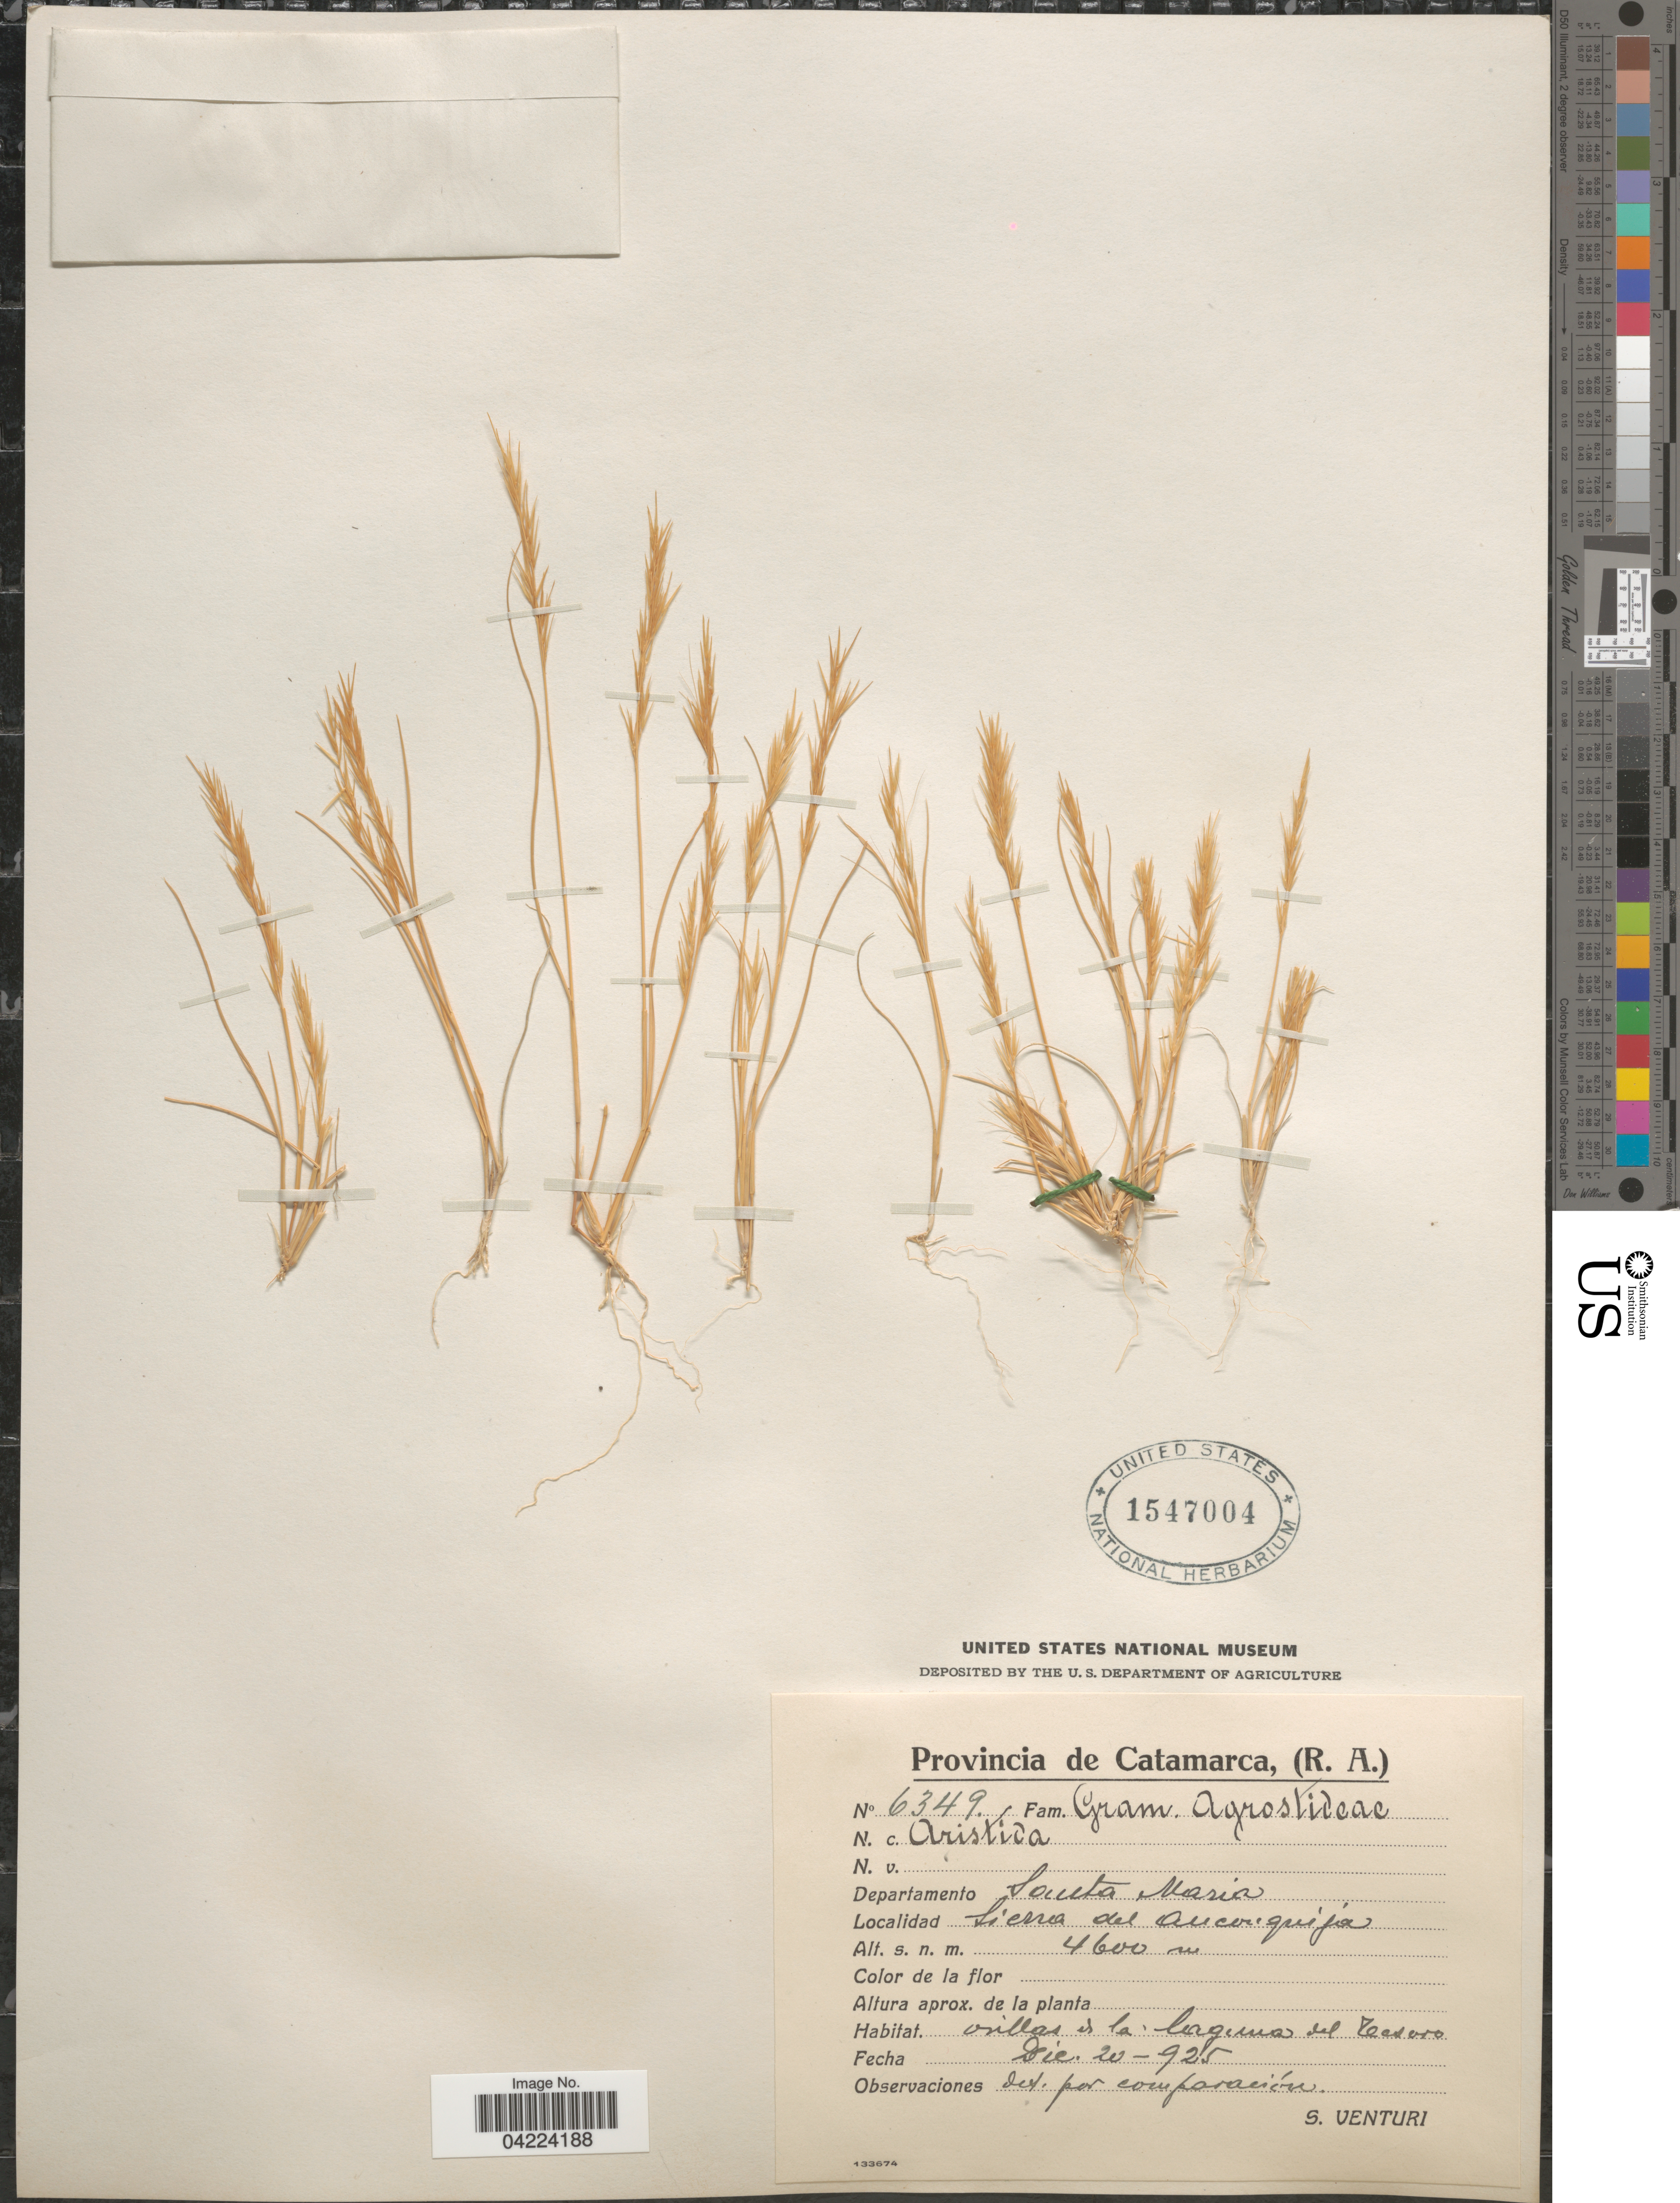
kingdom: Plantae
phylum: Tracheophyta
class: Liliopsida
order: Poales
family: Poaceae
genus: Aristida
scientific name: Aristida adscensionis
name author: L.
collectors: S. Venturi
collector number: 6349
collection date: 1925-12-20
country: Argentina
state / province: Catamarca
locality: Departamento Santa Maria. Sierra del Aconquija.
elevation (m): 4600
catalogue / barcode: US 1547004